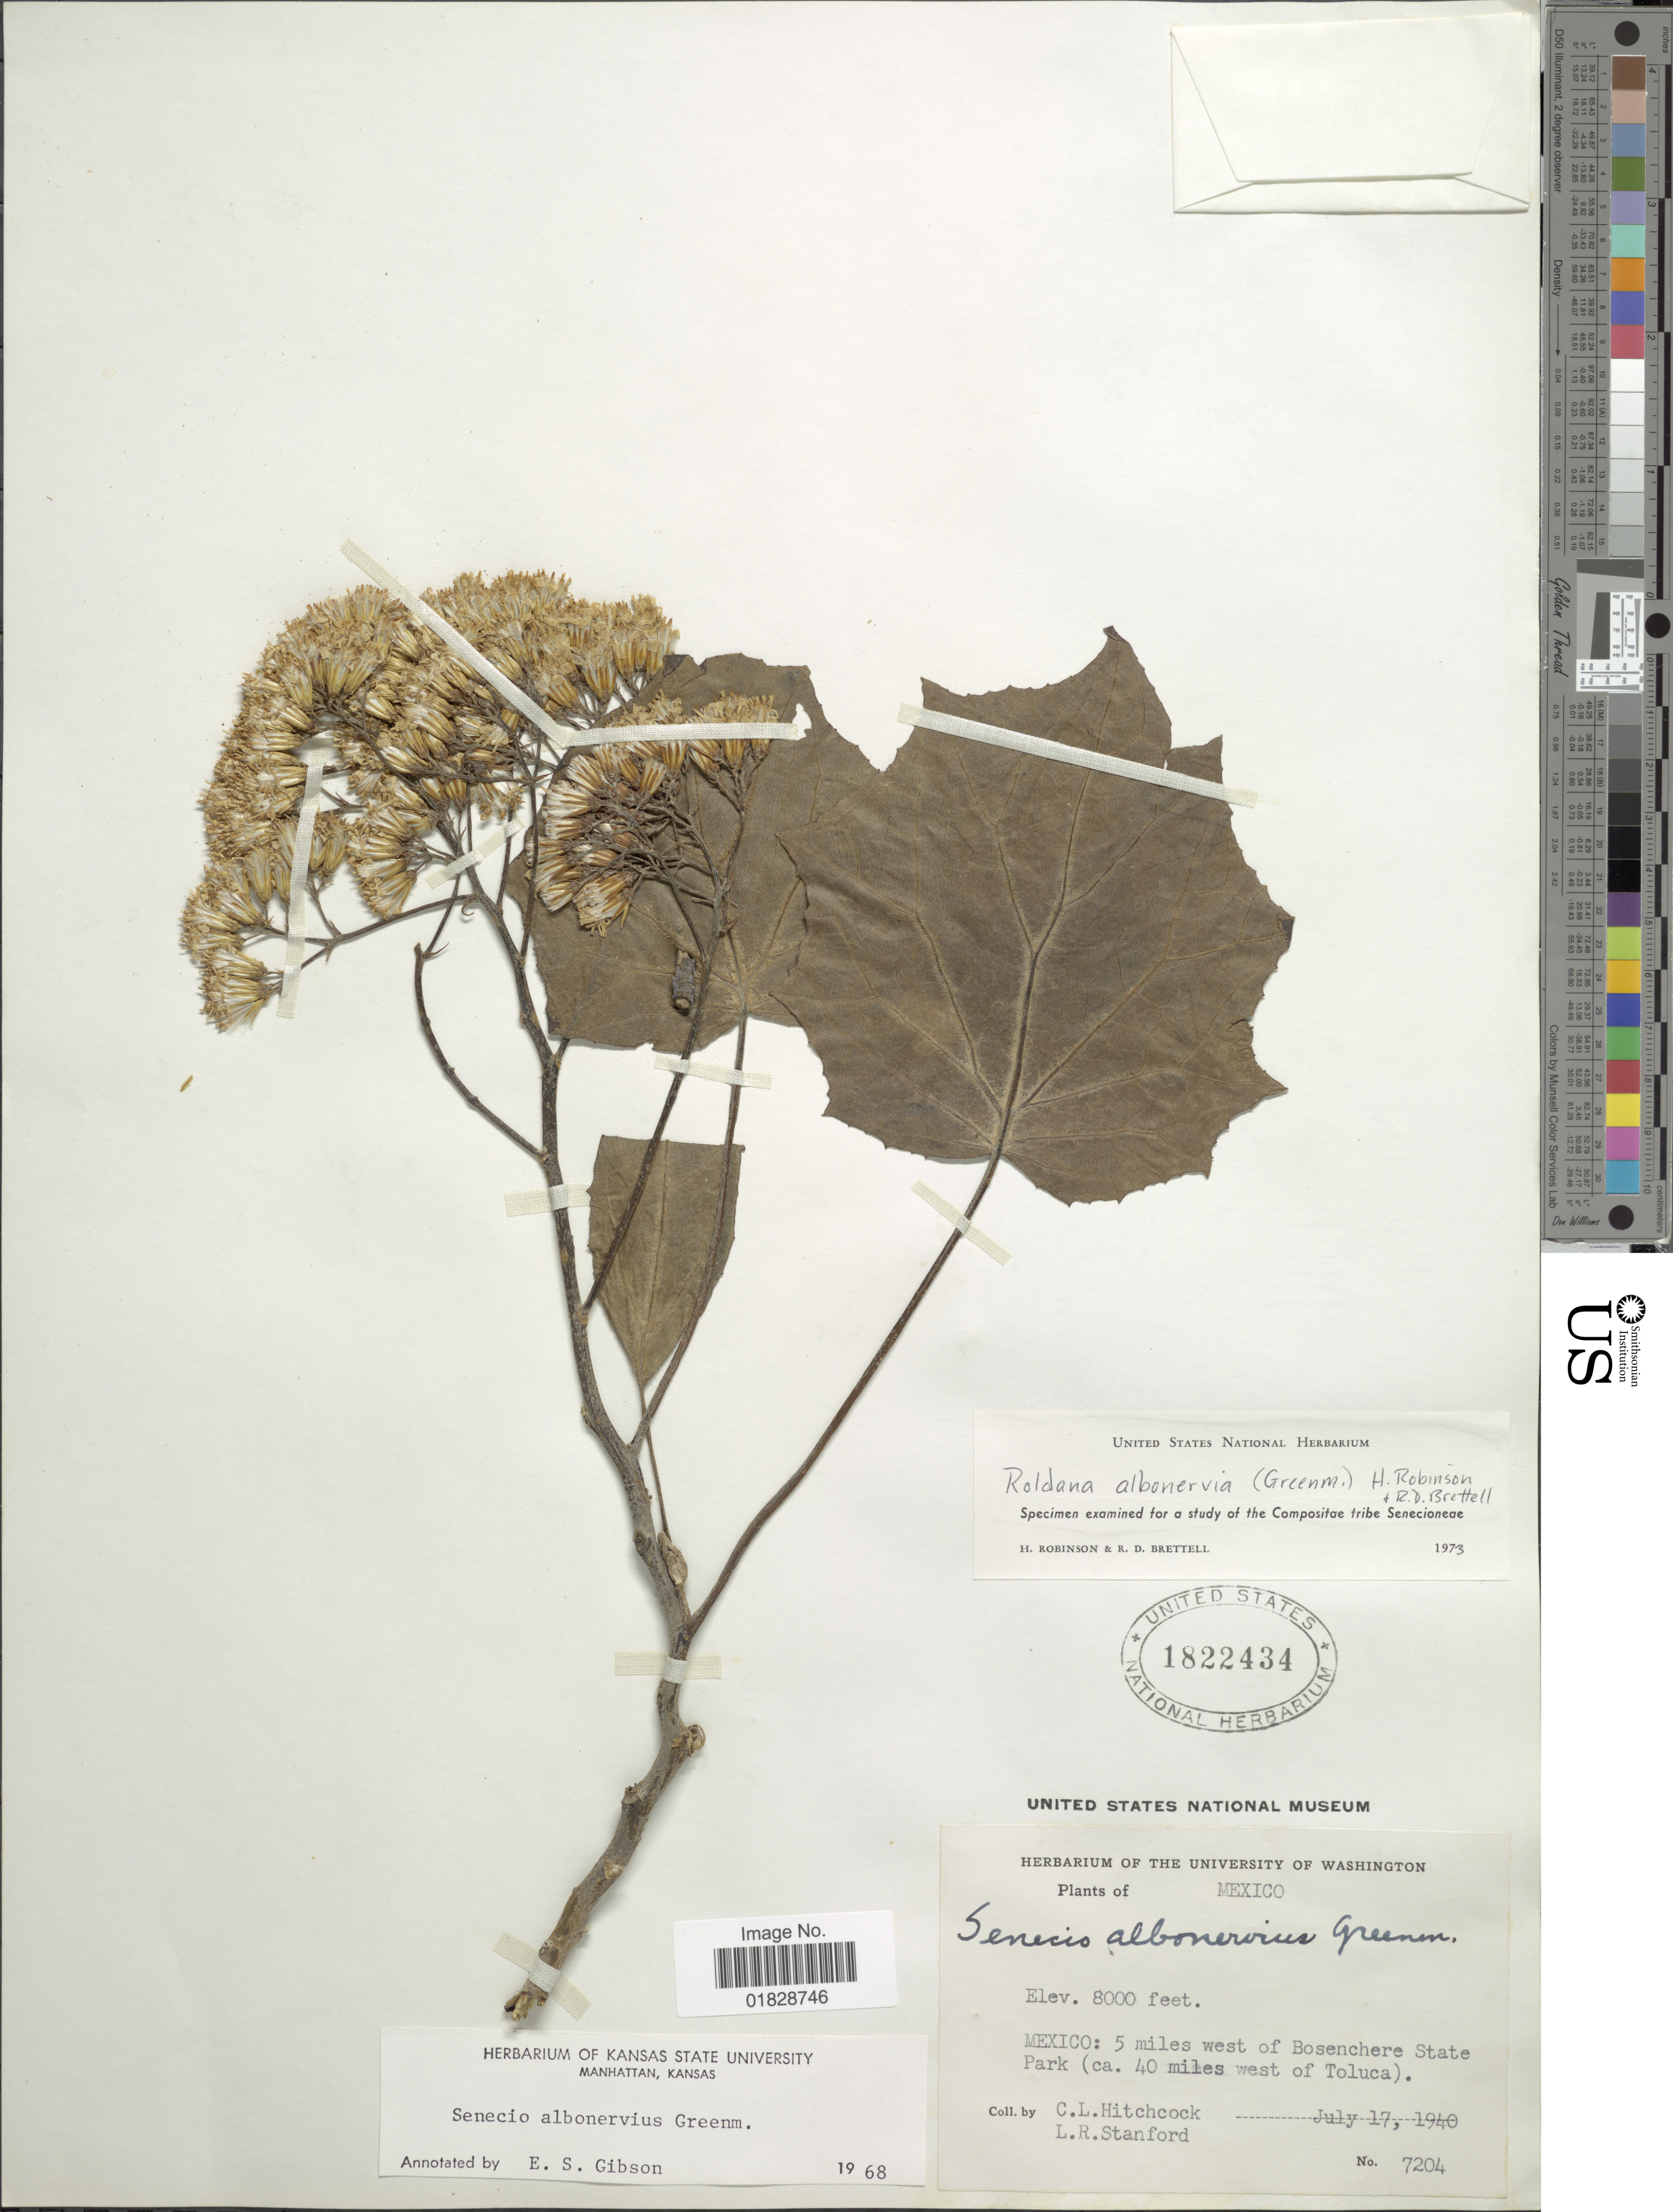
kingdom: Plantae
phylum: Tracheophyta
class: Magnoliopsida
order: Asterales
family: Asteraceae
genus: Roldana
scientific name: Roldana albonervia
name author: (Greenm.) H. Rob. & Brettell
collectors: C. L. Hitchcock & L. R. Stanford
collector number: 7204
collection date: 1940-07-17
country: Mexico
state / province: México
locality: Mexico: 5 miles west of Bosenchere State Park (ca. 40 miles west of Toluca)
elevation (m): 2438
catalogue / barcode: US 1822434